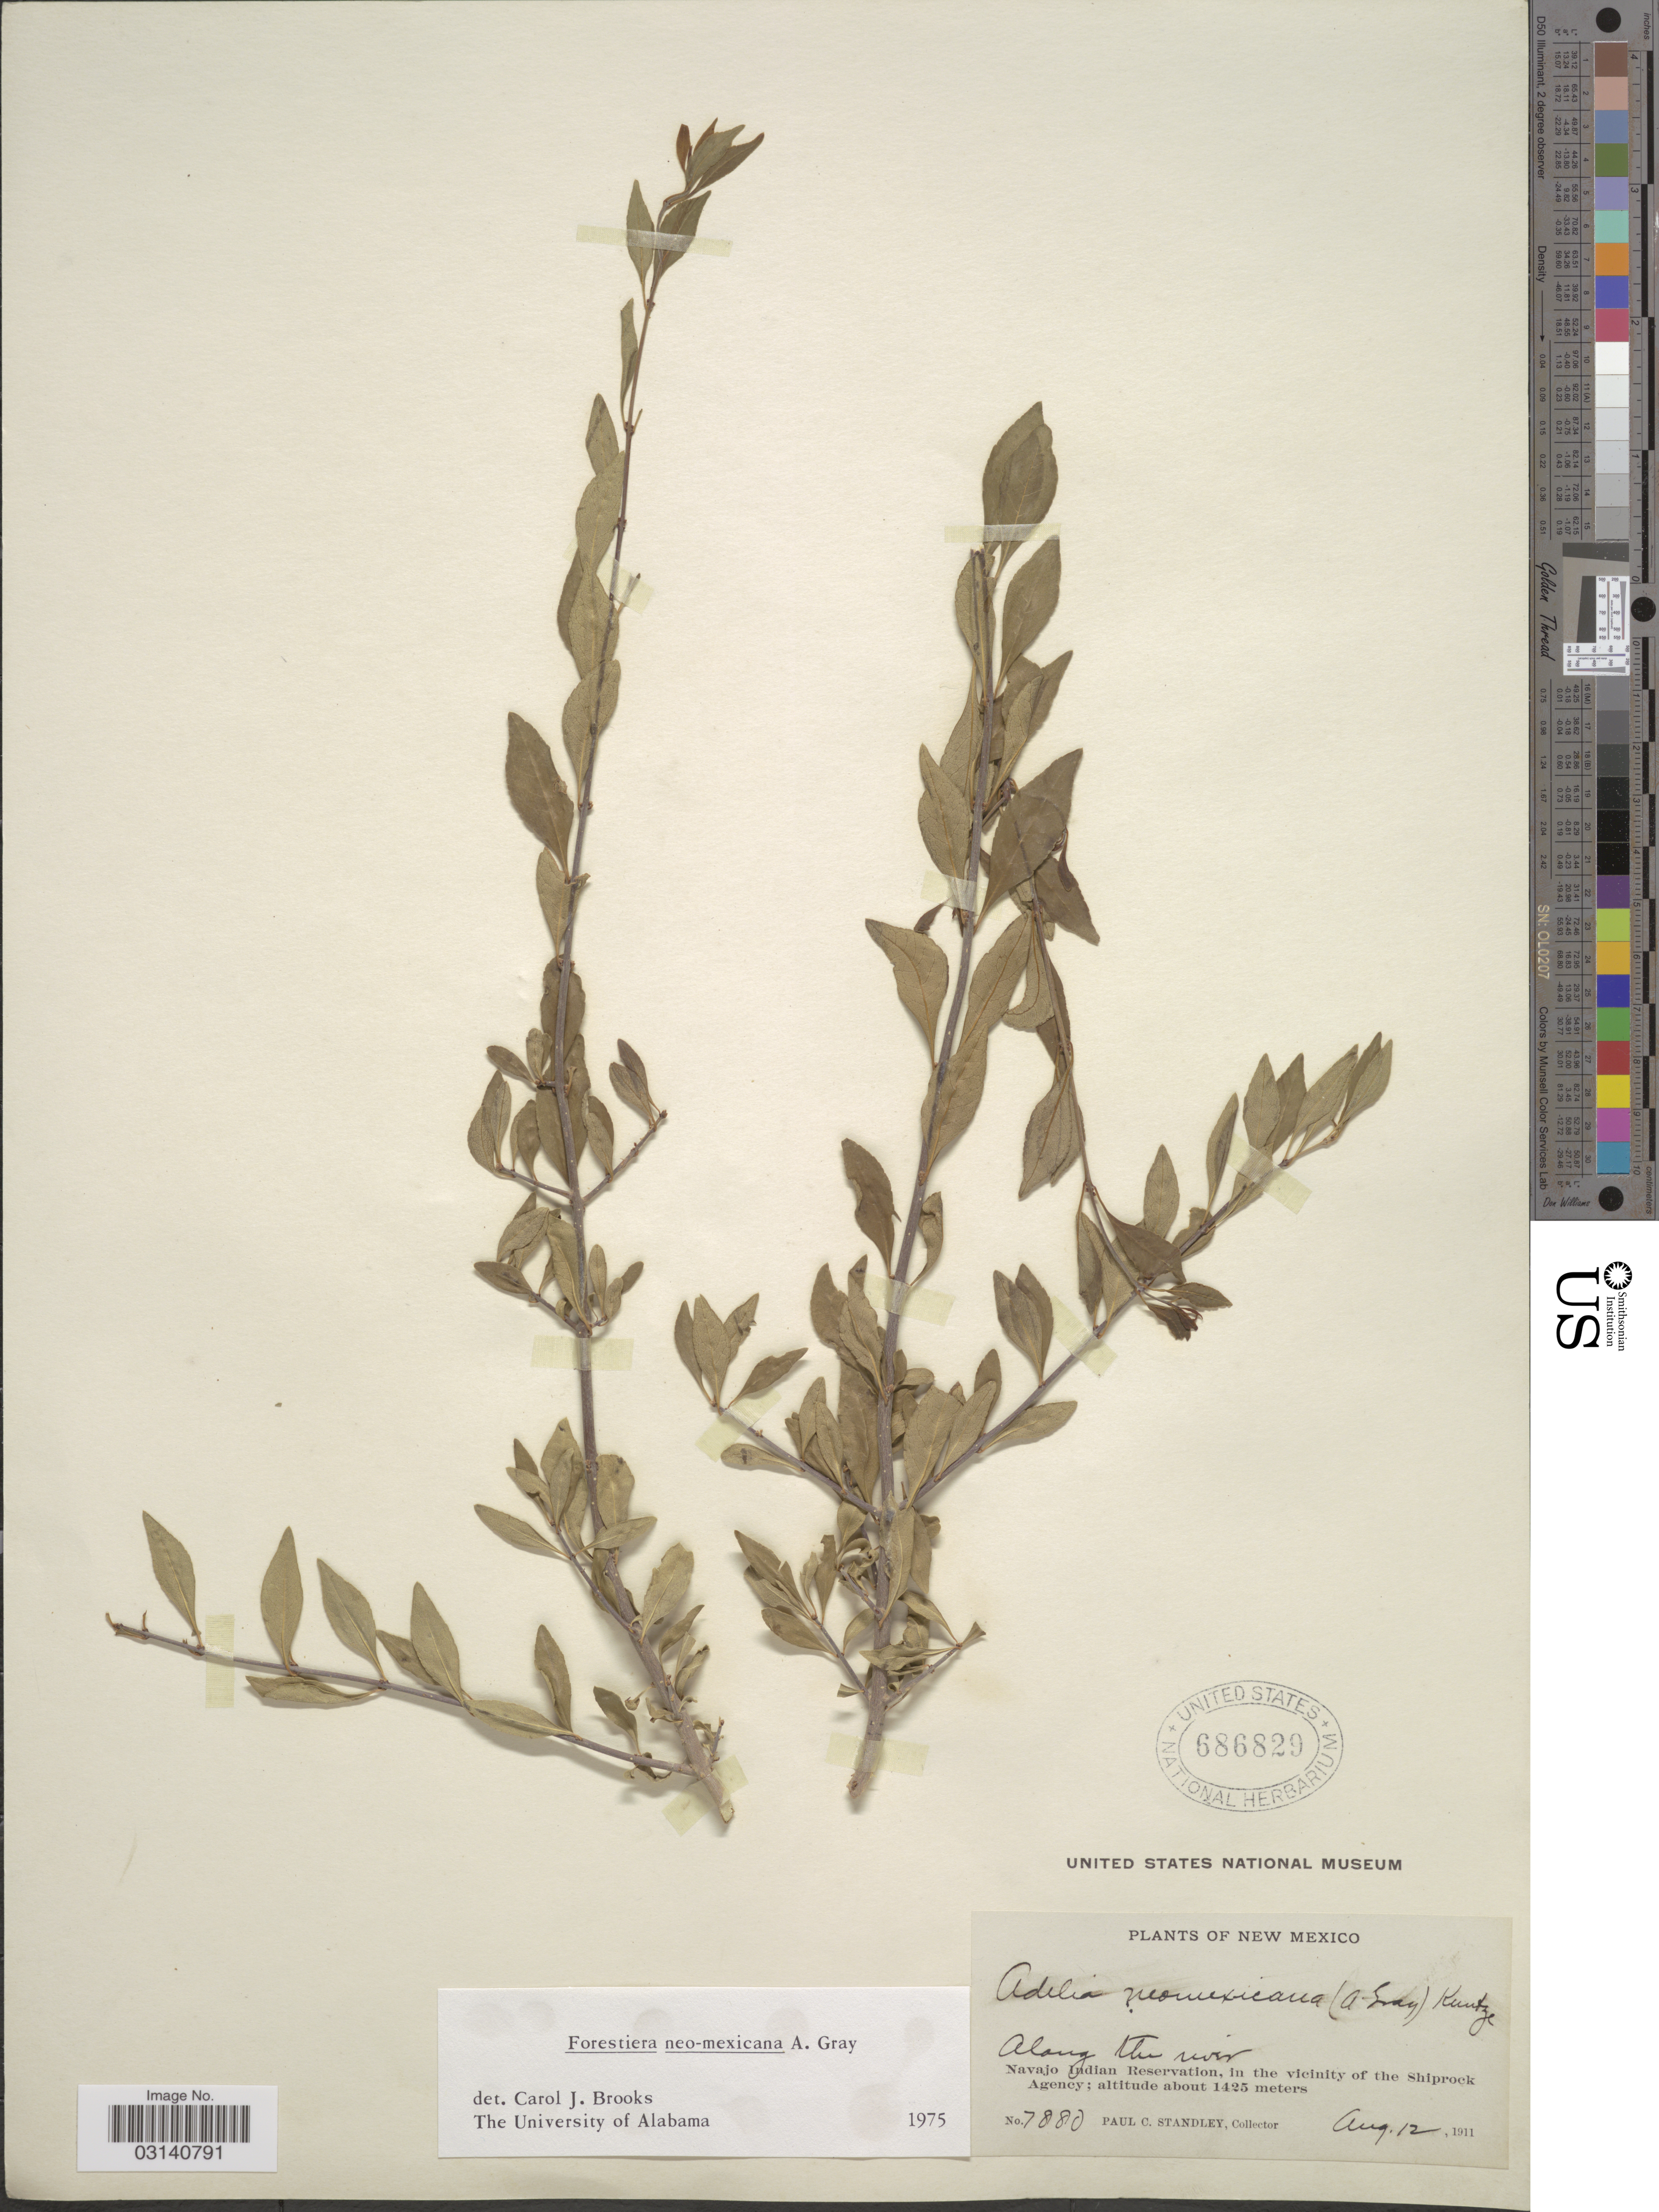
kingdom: Plantae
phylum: Tracheophyta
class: Magnoliopsida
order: Lamiales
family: Oleaceae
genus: Forestiera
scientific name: Forestiera neomexicana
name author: A. Gray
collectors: P. C. Standley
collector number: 7880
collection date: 1911-08-12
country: United States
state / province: New Mexico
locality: Along the river. Navajo Indian Reservation, in the vicinity of the Shiprock Agency.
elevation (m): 1425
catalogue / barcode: US 686829